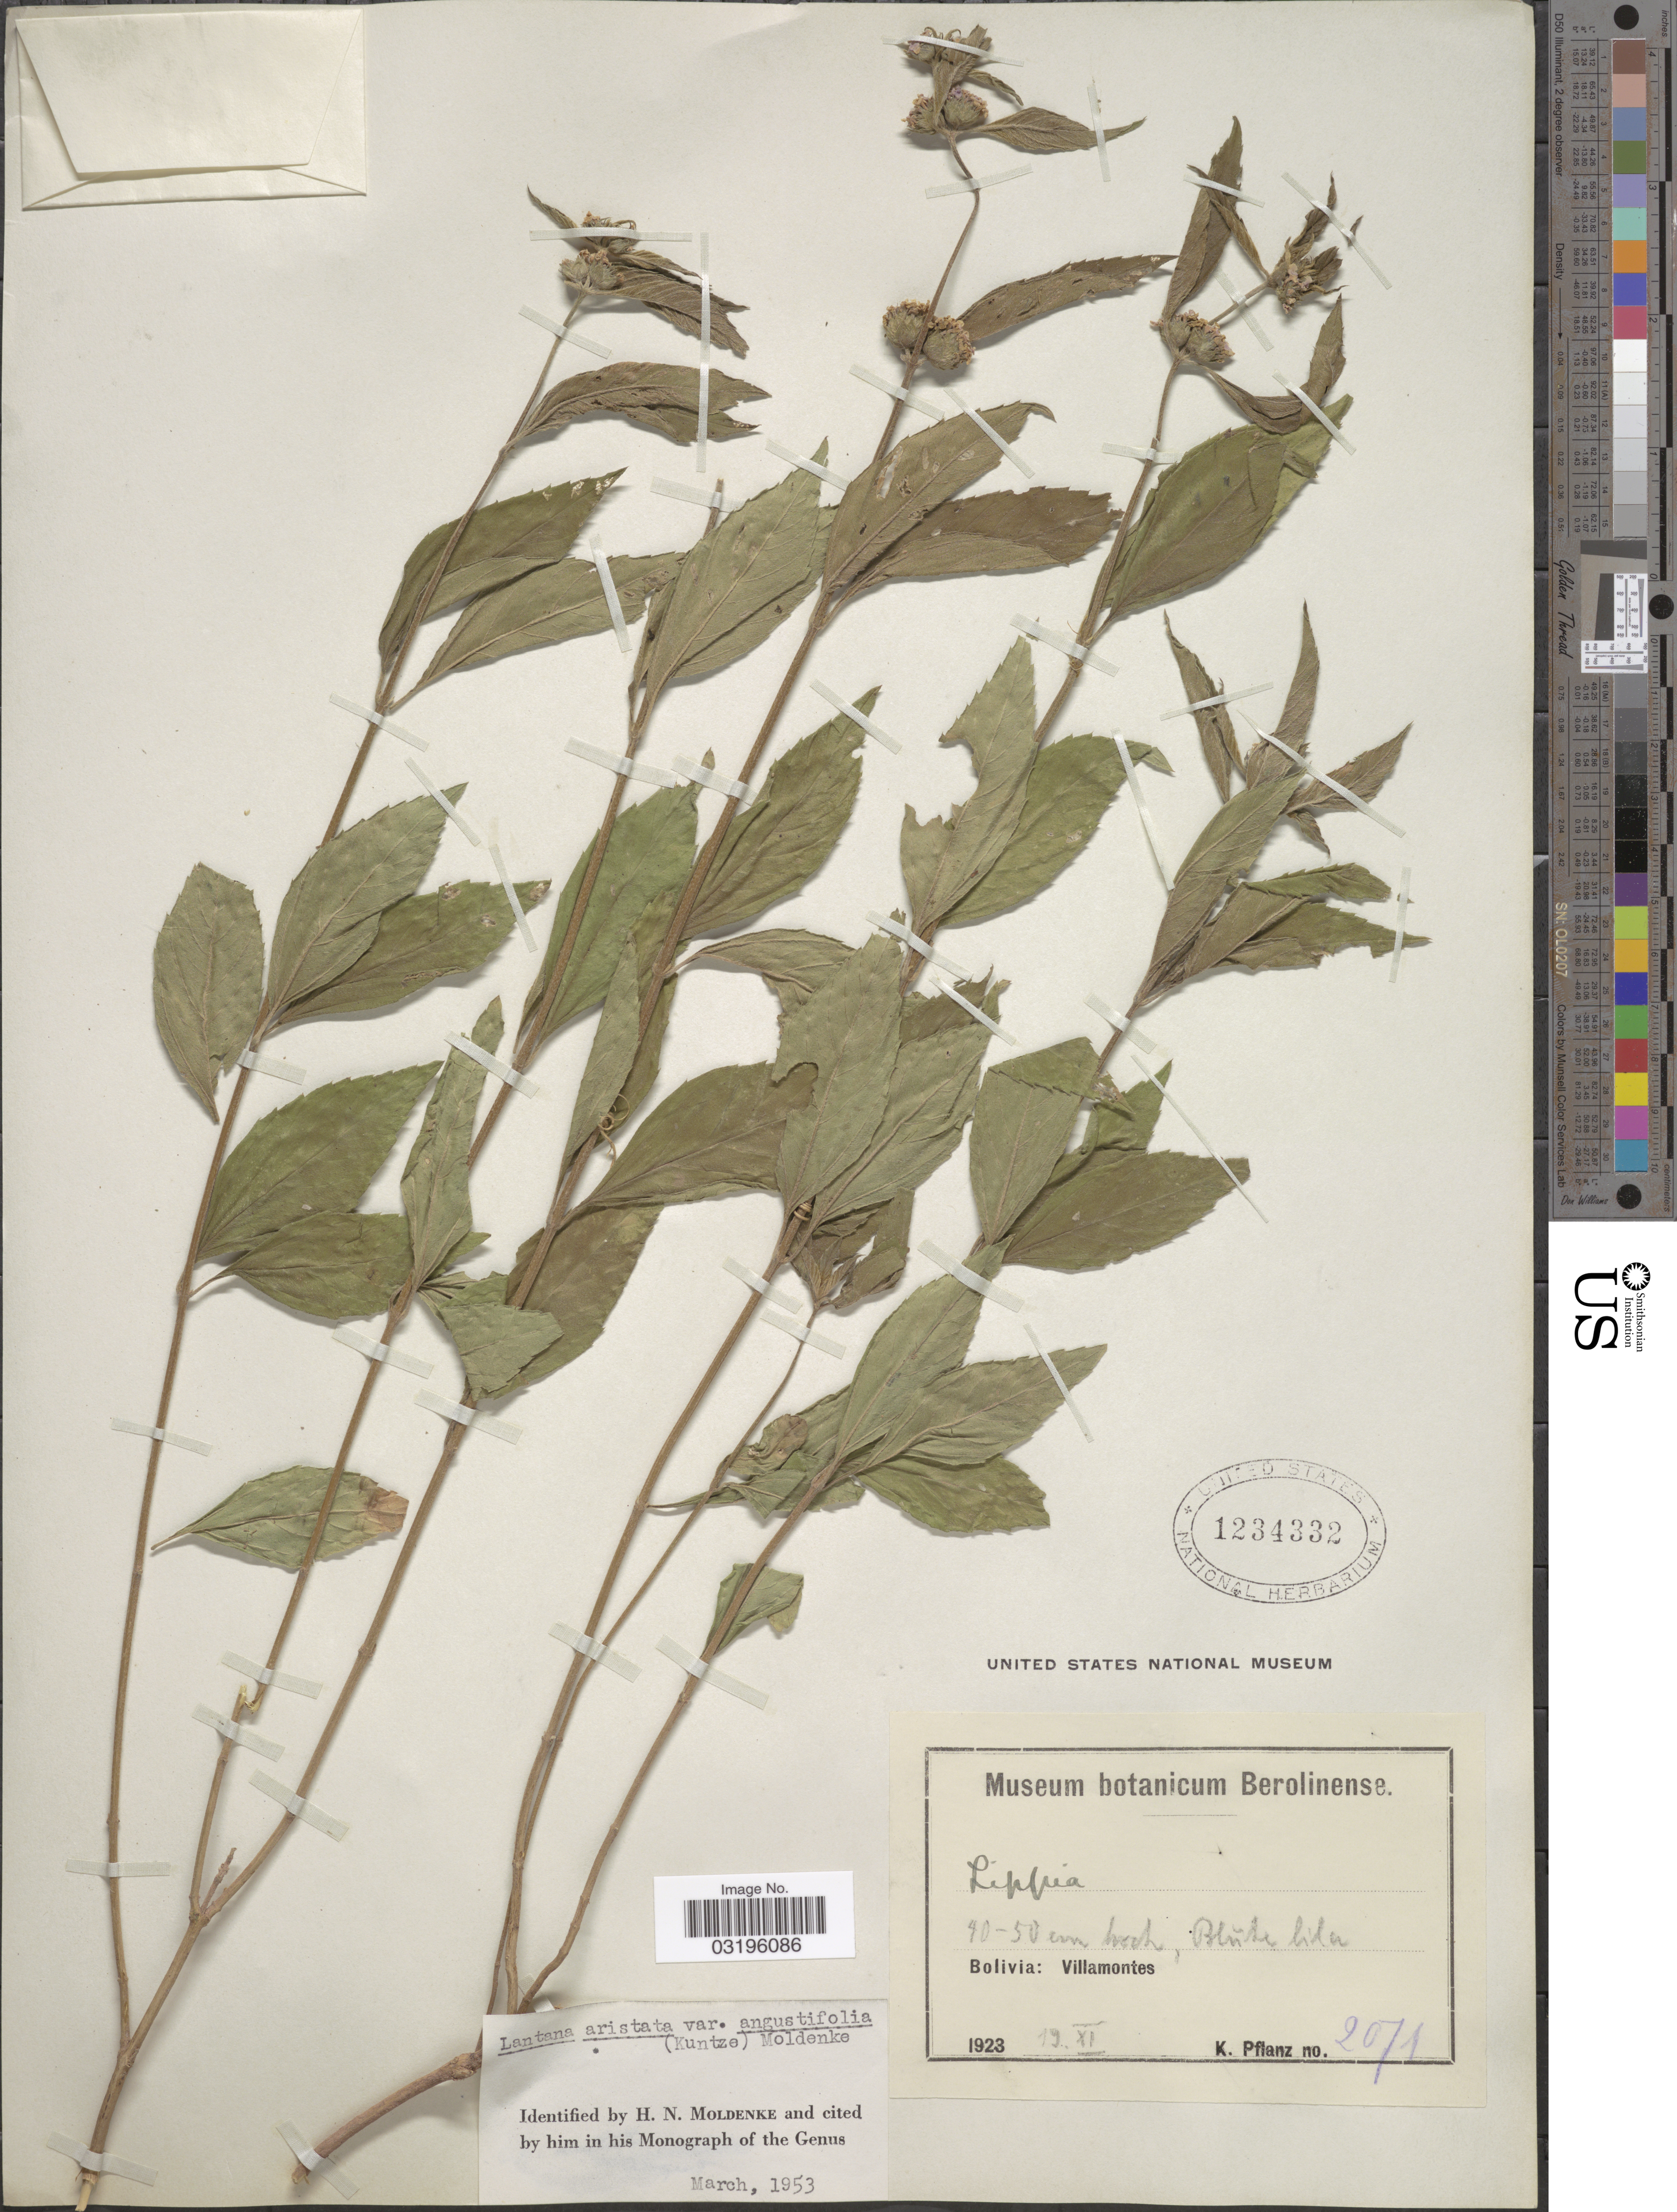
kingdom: Plantae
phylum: Tracheophyta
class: Magnoliopsida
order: Lamiales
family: Verbenaceae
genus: Lantana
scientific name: Lantana aristata var. angustifolia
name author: Moldenke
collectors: K. Pflanz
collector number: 2071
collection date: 1923-11-19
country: Bolivia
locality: Villamontes.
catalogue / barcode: US 1234332